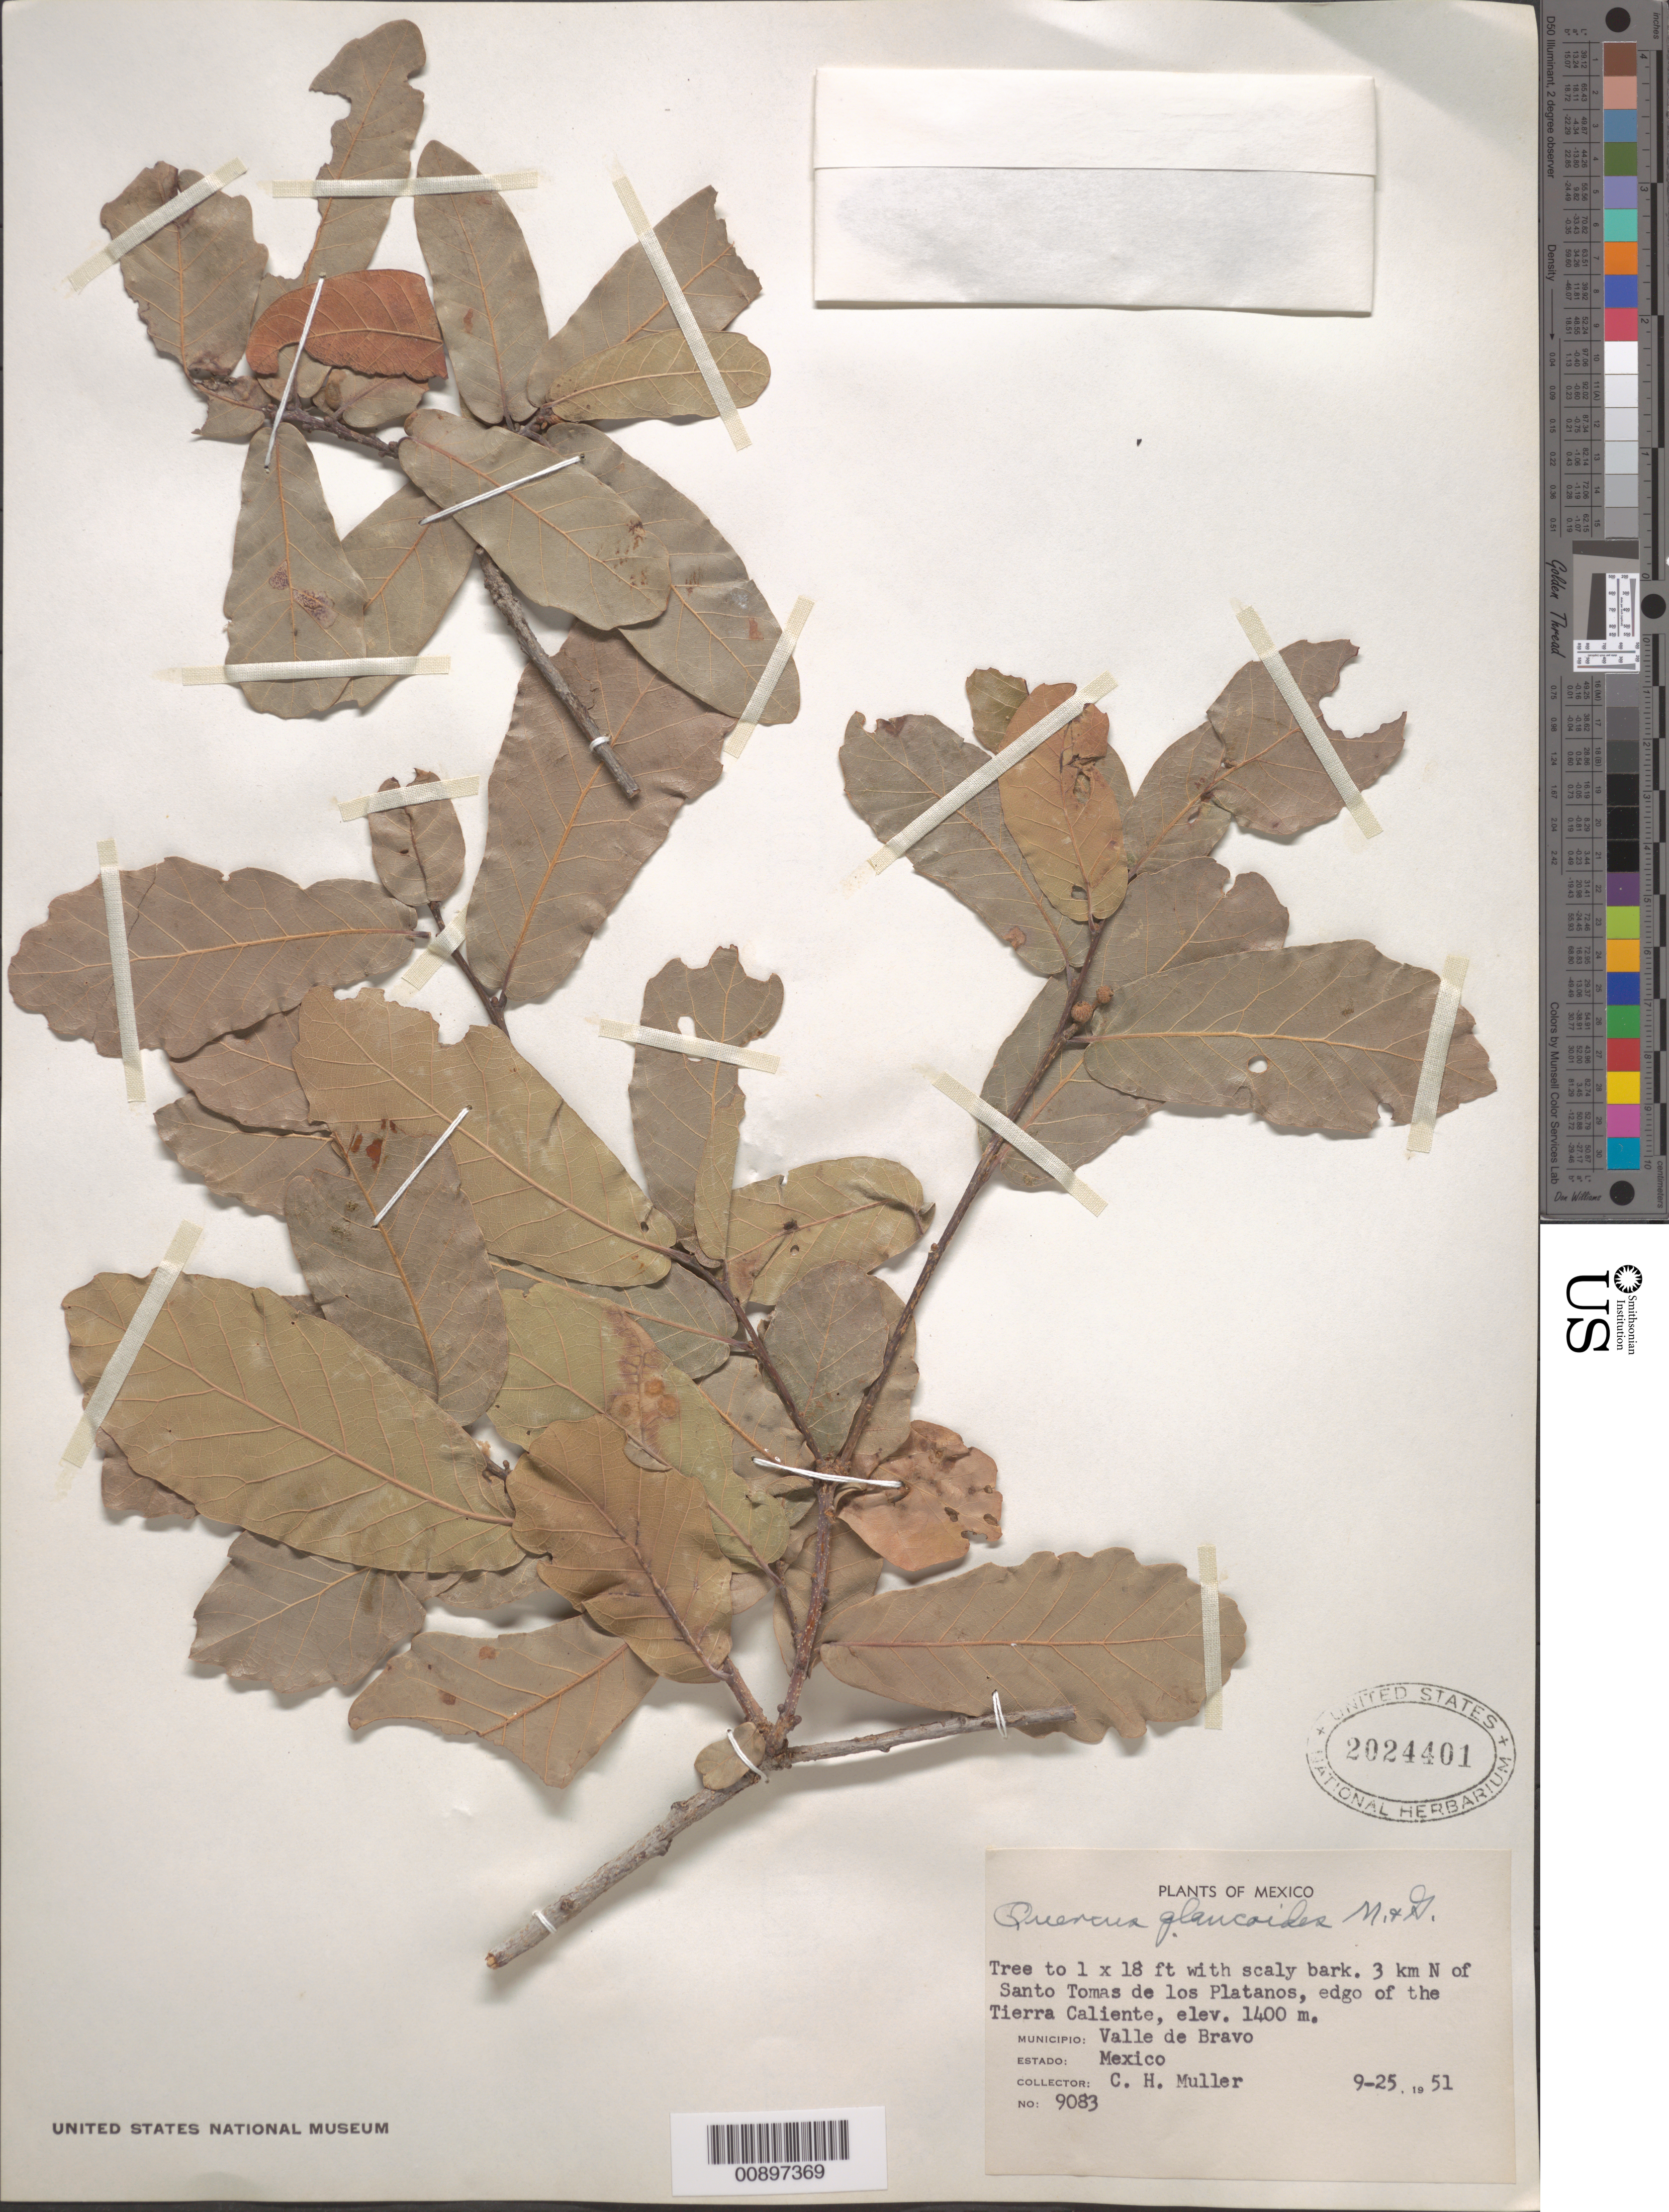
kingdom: Plantae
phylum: Tracheophyta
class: Magnoliopsida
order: Fagales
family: Fagaceae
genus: Quercus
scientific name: Quercus glaucoides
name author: M. Martens & Galeotti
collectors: C. H. Muller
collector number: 9083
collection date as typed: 25 Sep 1951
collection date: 1951-09-25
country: Mexico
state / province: México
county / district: Valle de Bravo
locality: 3 km N of Santo Tomás de los Platanos, edge of the Tierra Caliente, Municipio Valle de Bravo, Estado de México.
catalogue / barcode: US 2024401